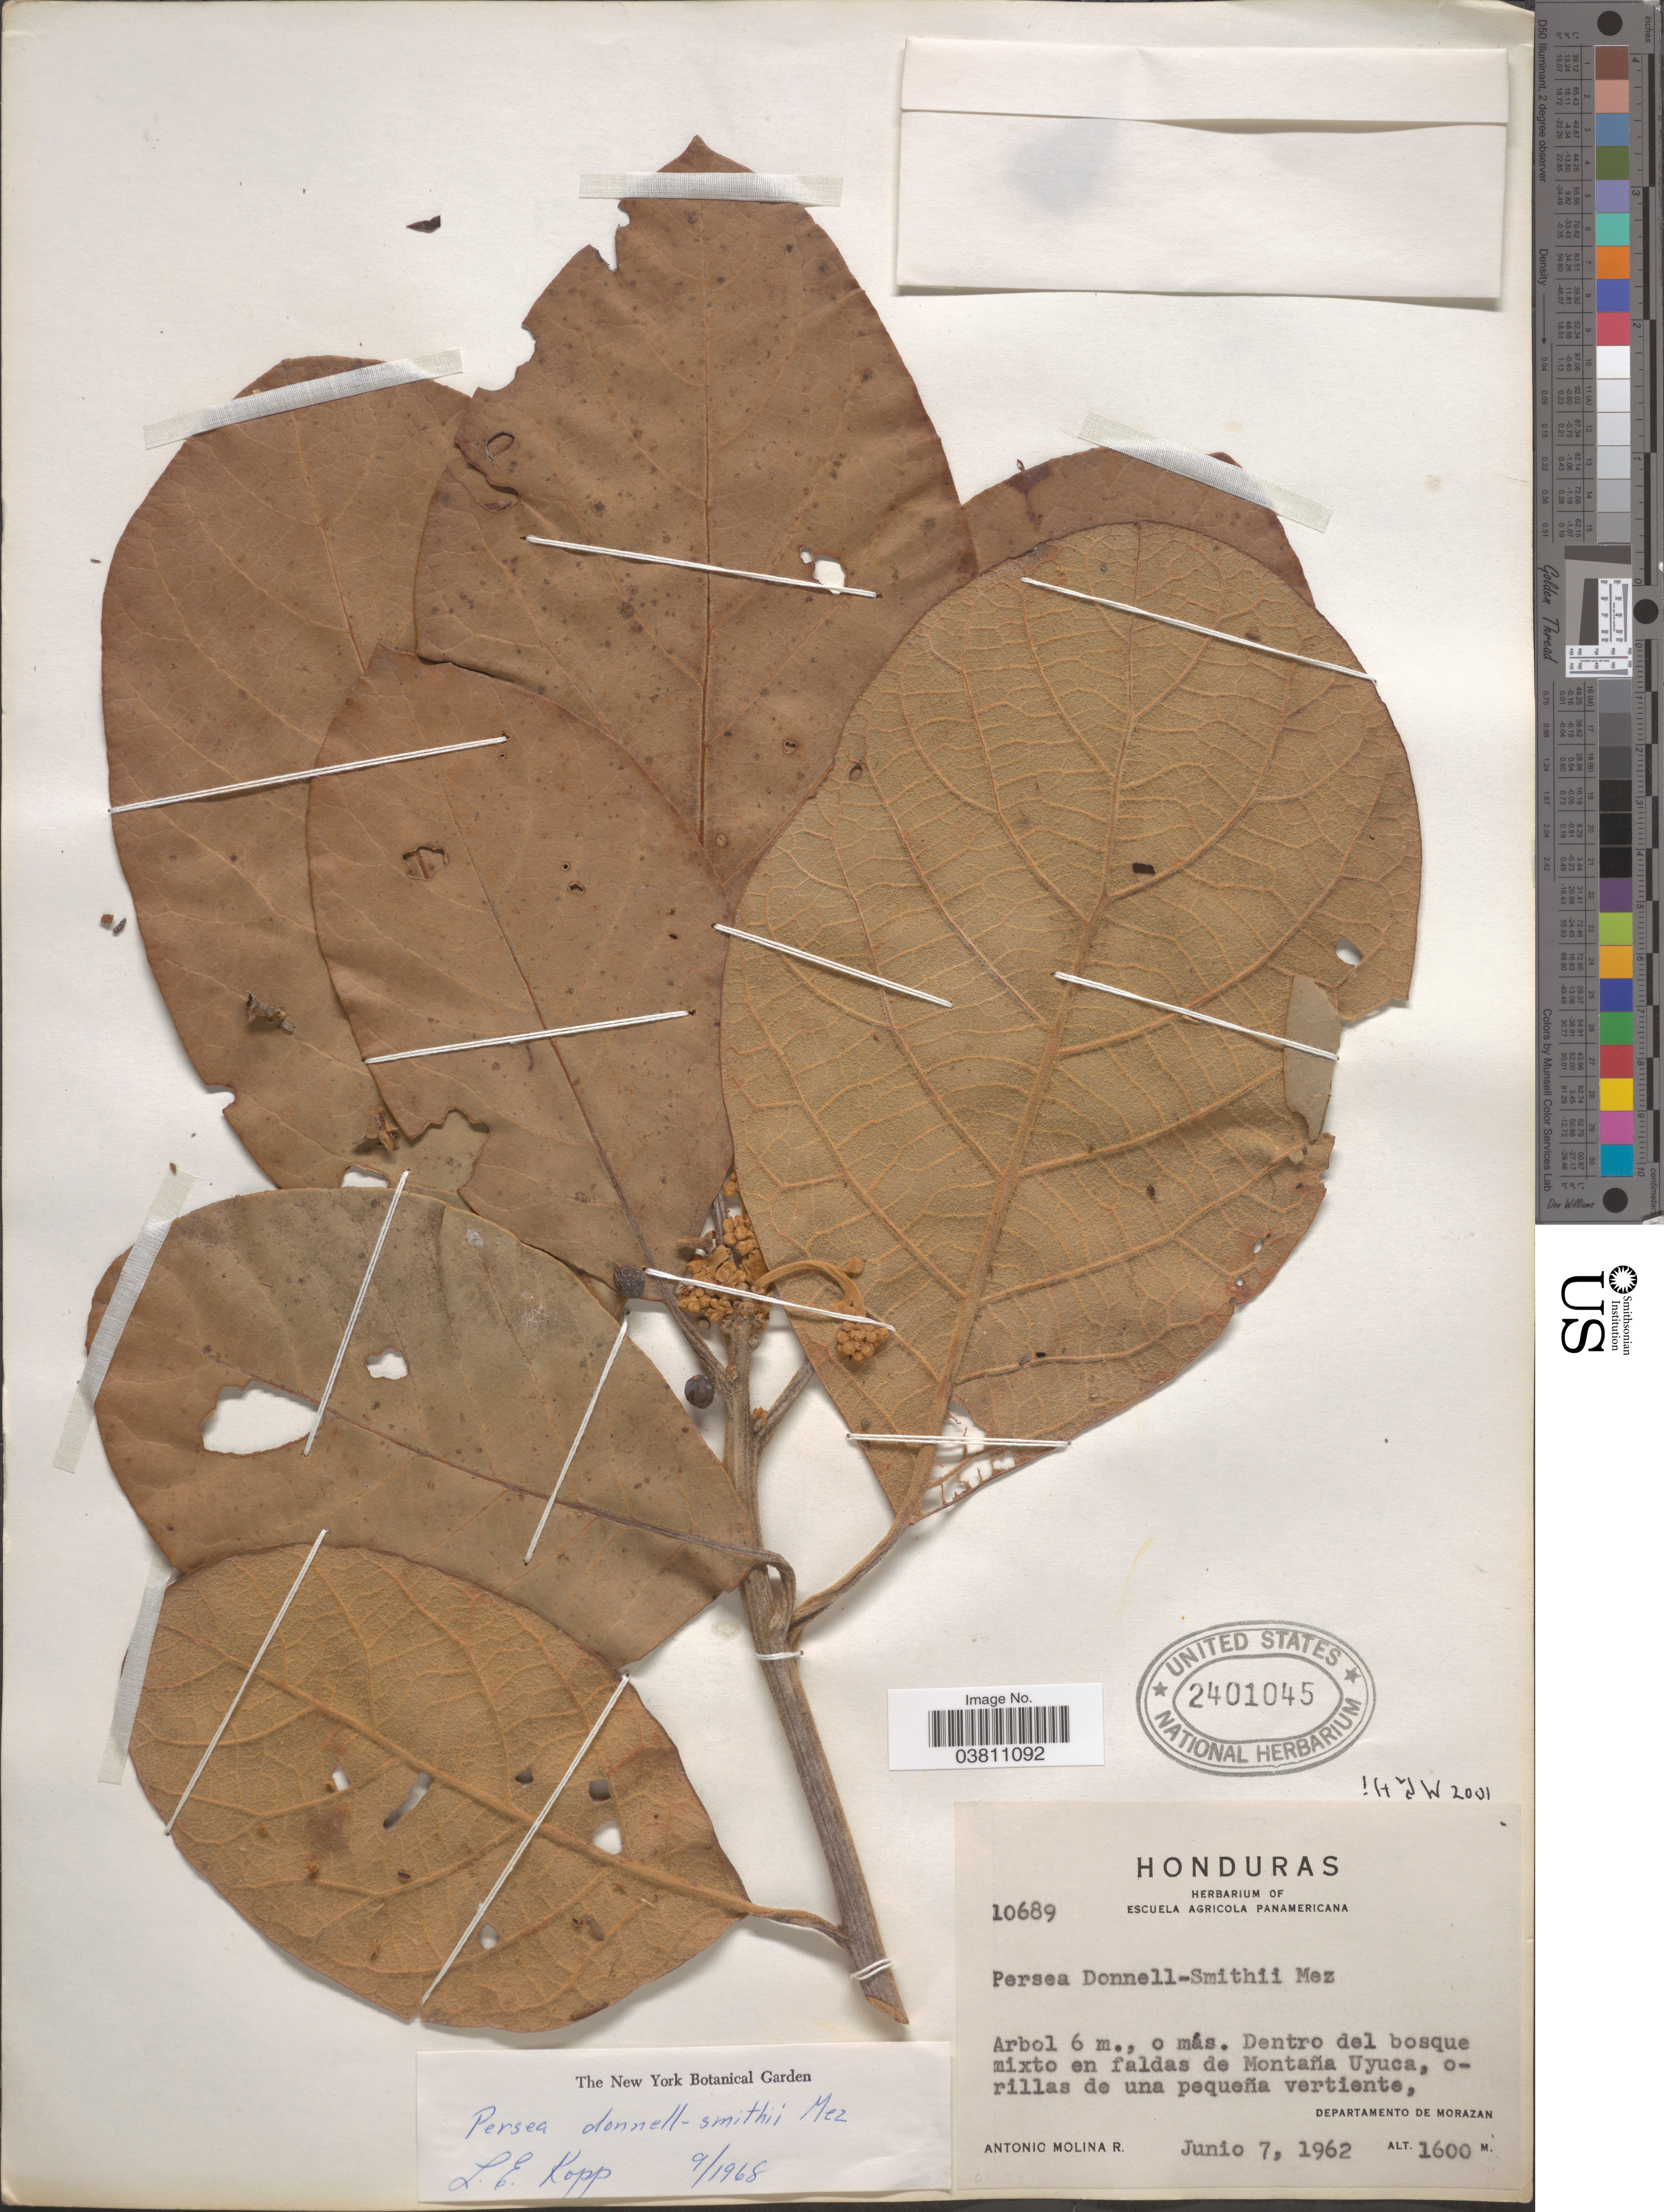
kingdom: Plantae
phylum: Tracheophyta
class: Magnoliopsida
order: Laurales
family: Lauraceae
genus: Persea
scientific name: Persea donnell-smithii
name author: Mez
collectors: A. Molina R.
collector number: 10689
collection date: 1962-06-07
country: Honduras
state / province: Fco. Morazán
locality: Montaña Uyuca, Departamento de Morazan.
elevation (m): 1600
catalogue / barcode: US 2401045